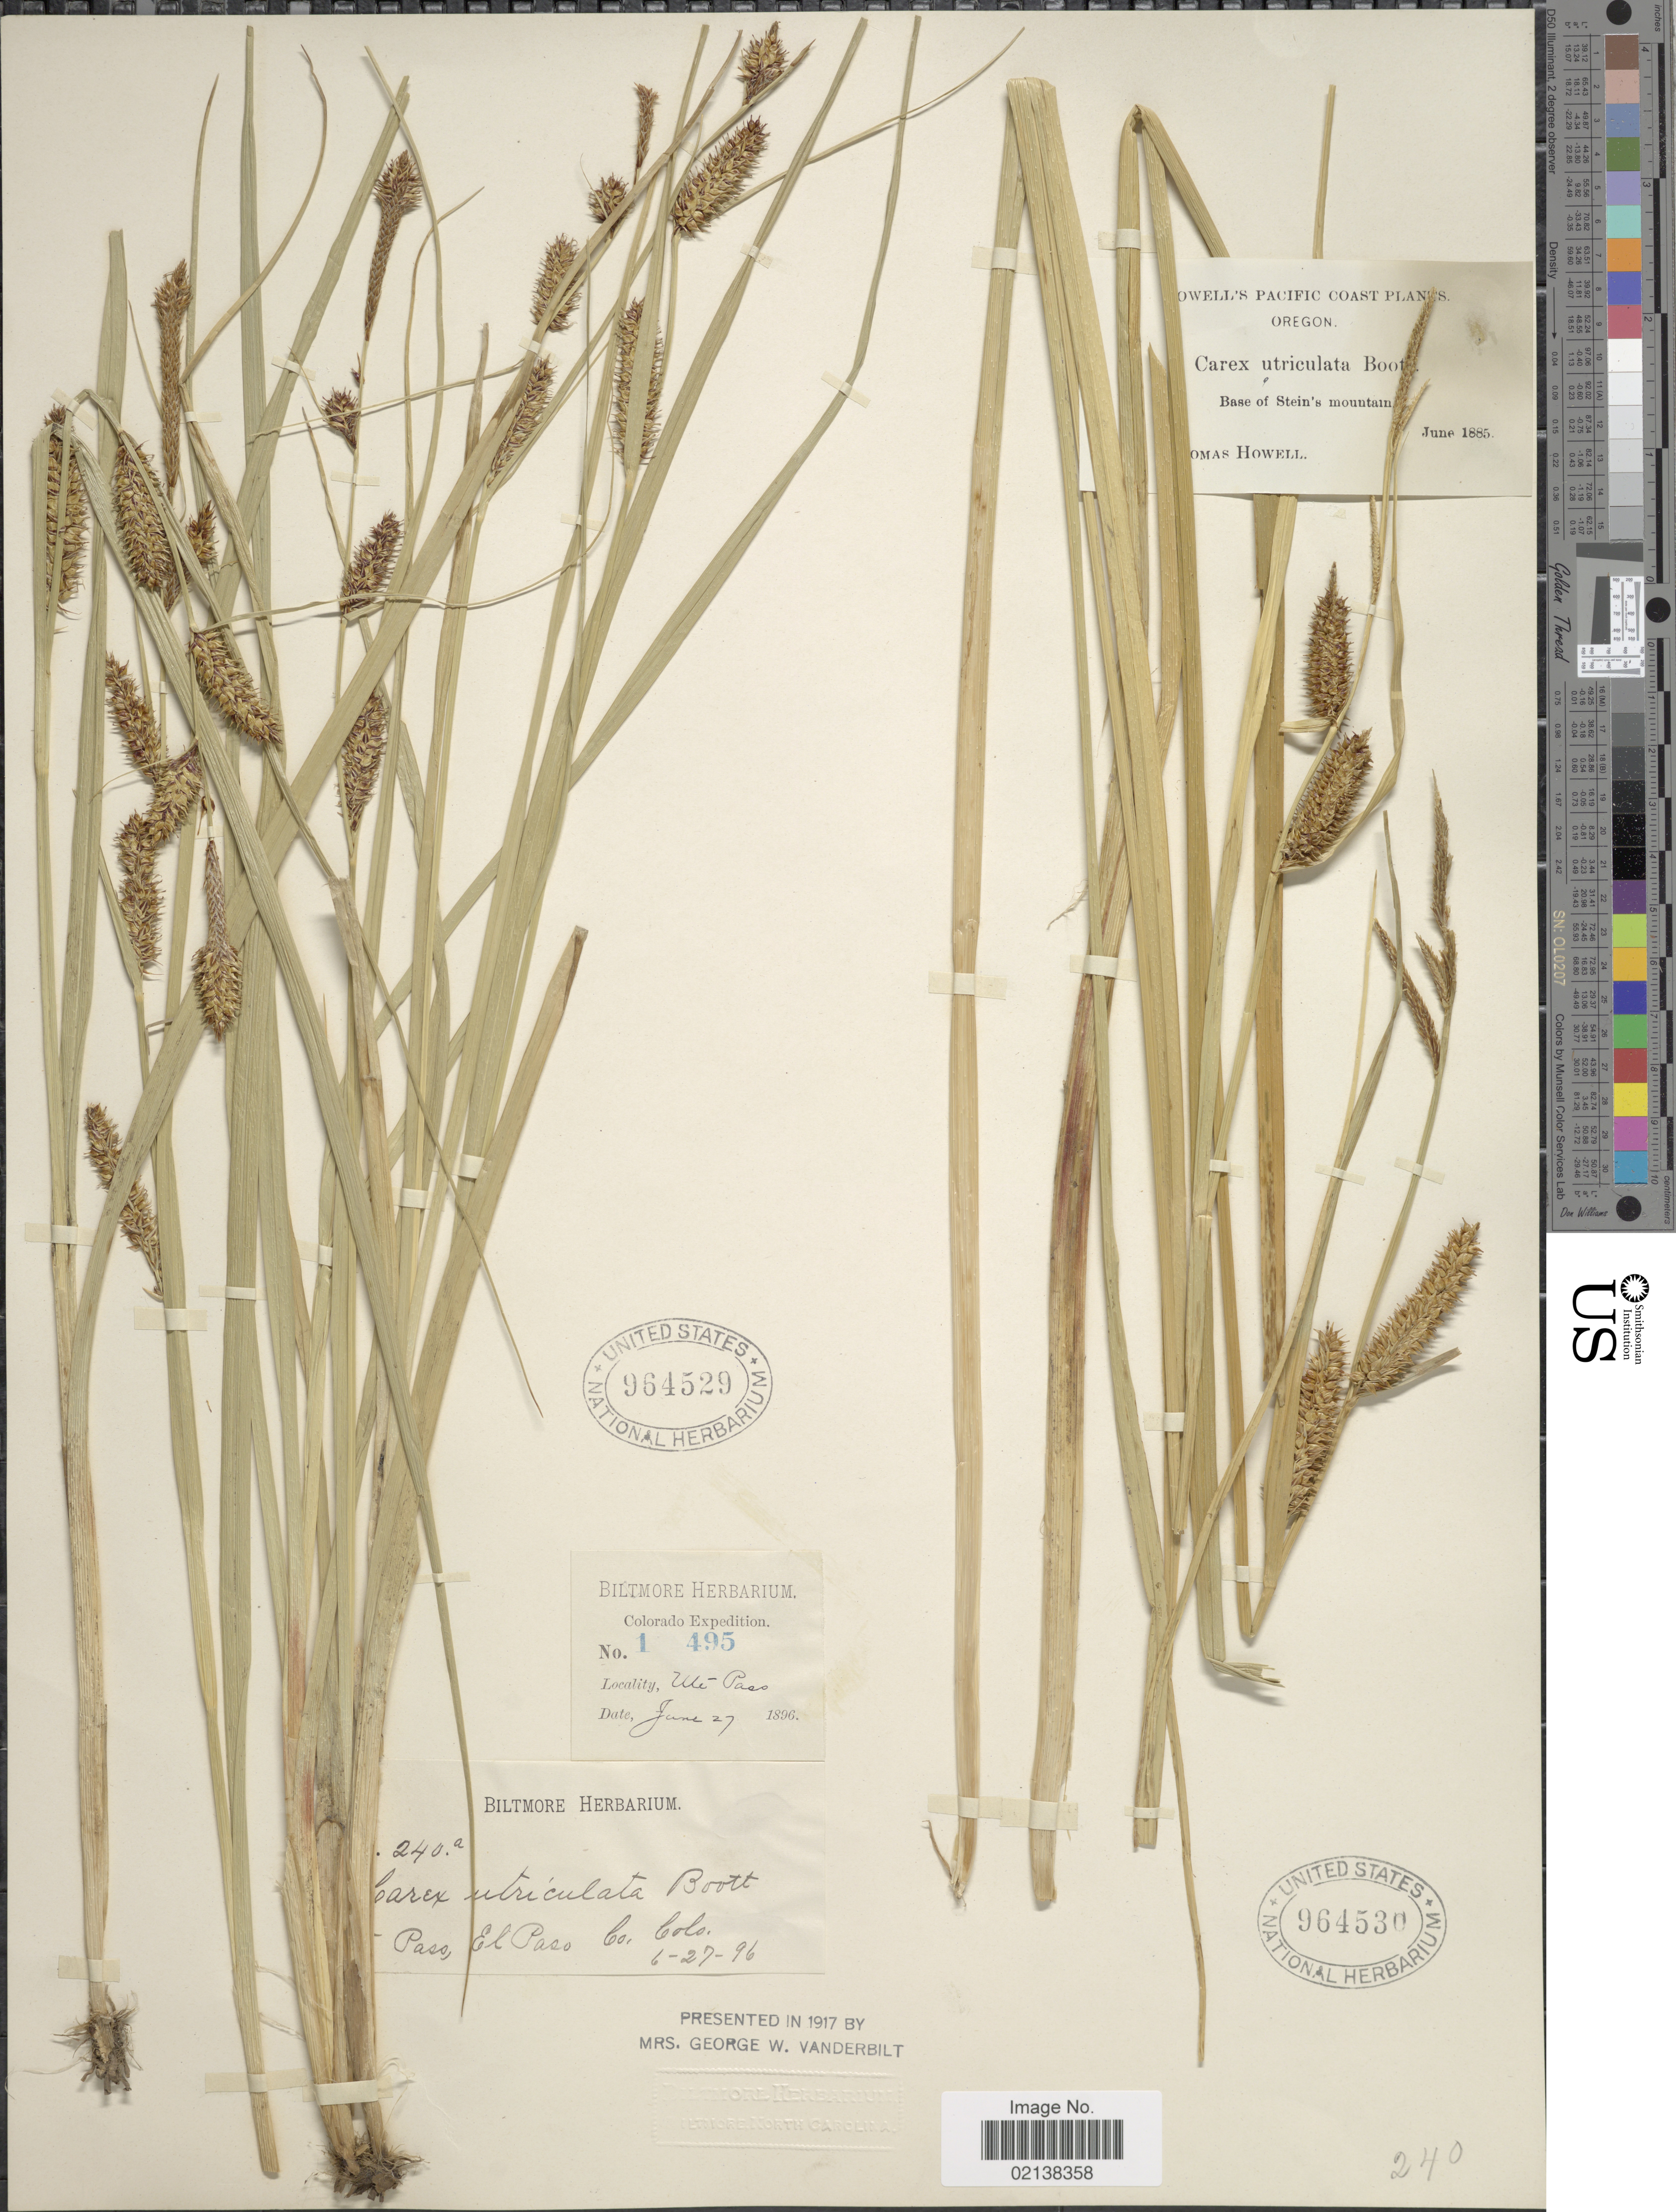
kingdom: Plantae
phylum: Tracheophyta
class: Liliopsida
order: Poales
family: Cyperaceae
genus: Carex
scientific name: Carex utriculata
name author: Boott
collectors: ex herb. Biltmore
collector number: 1495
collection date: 1896-06-27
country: United States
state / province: Colorado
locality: Ute Paso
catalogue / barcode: US 964529